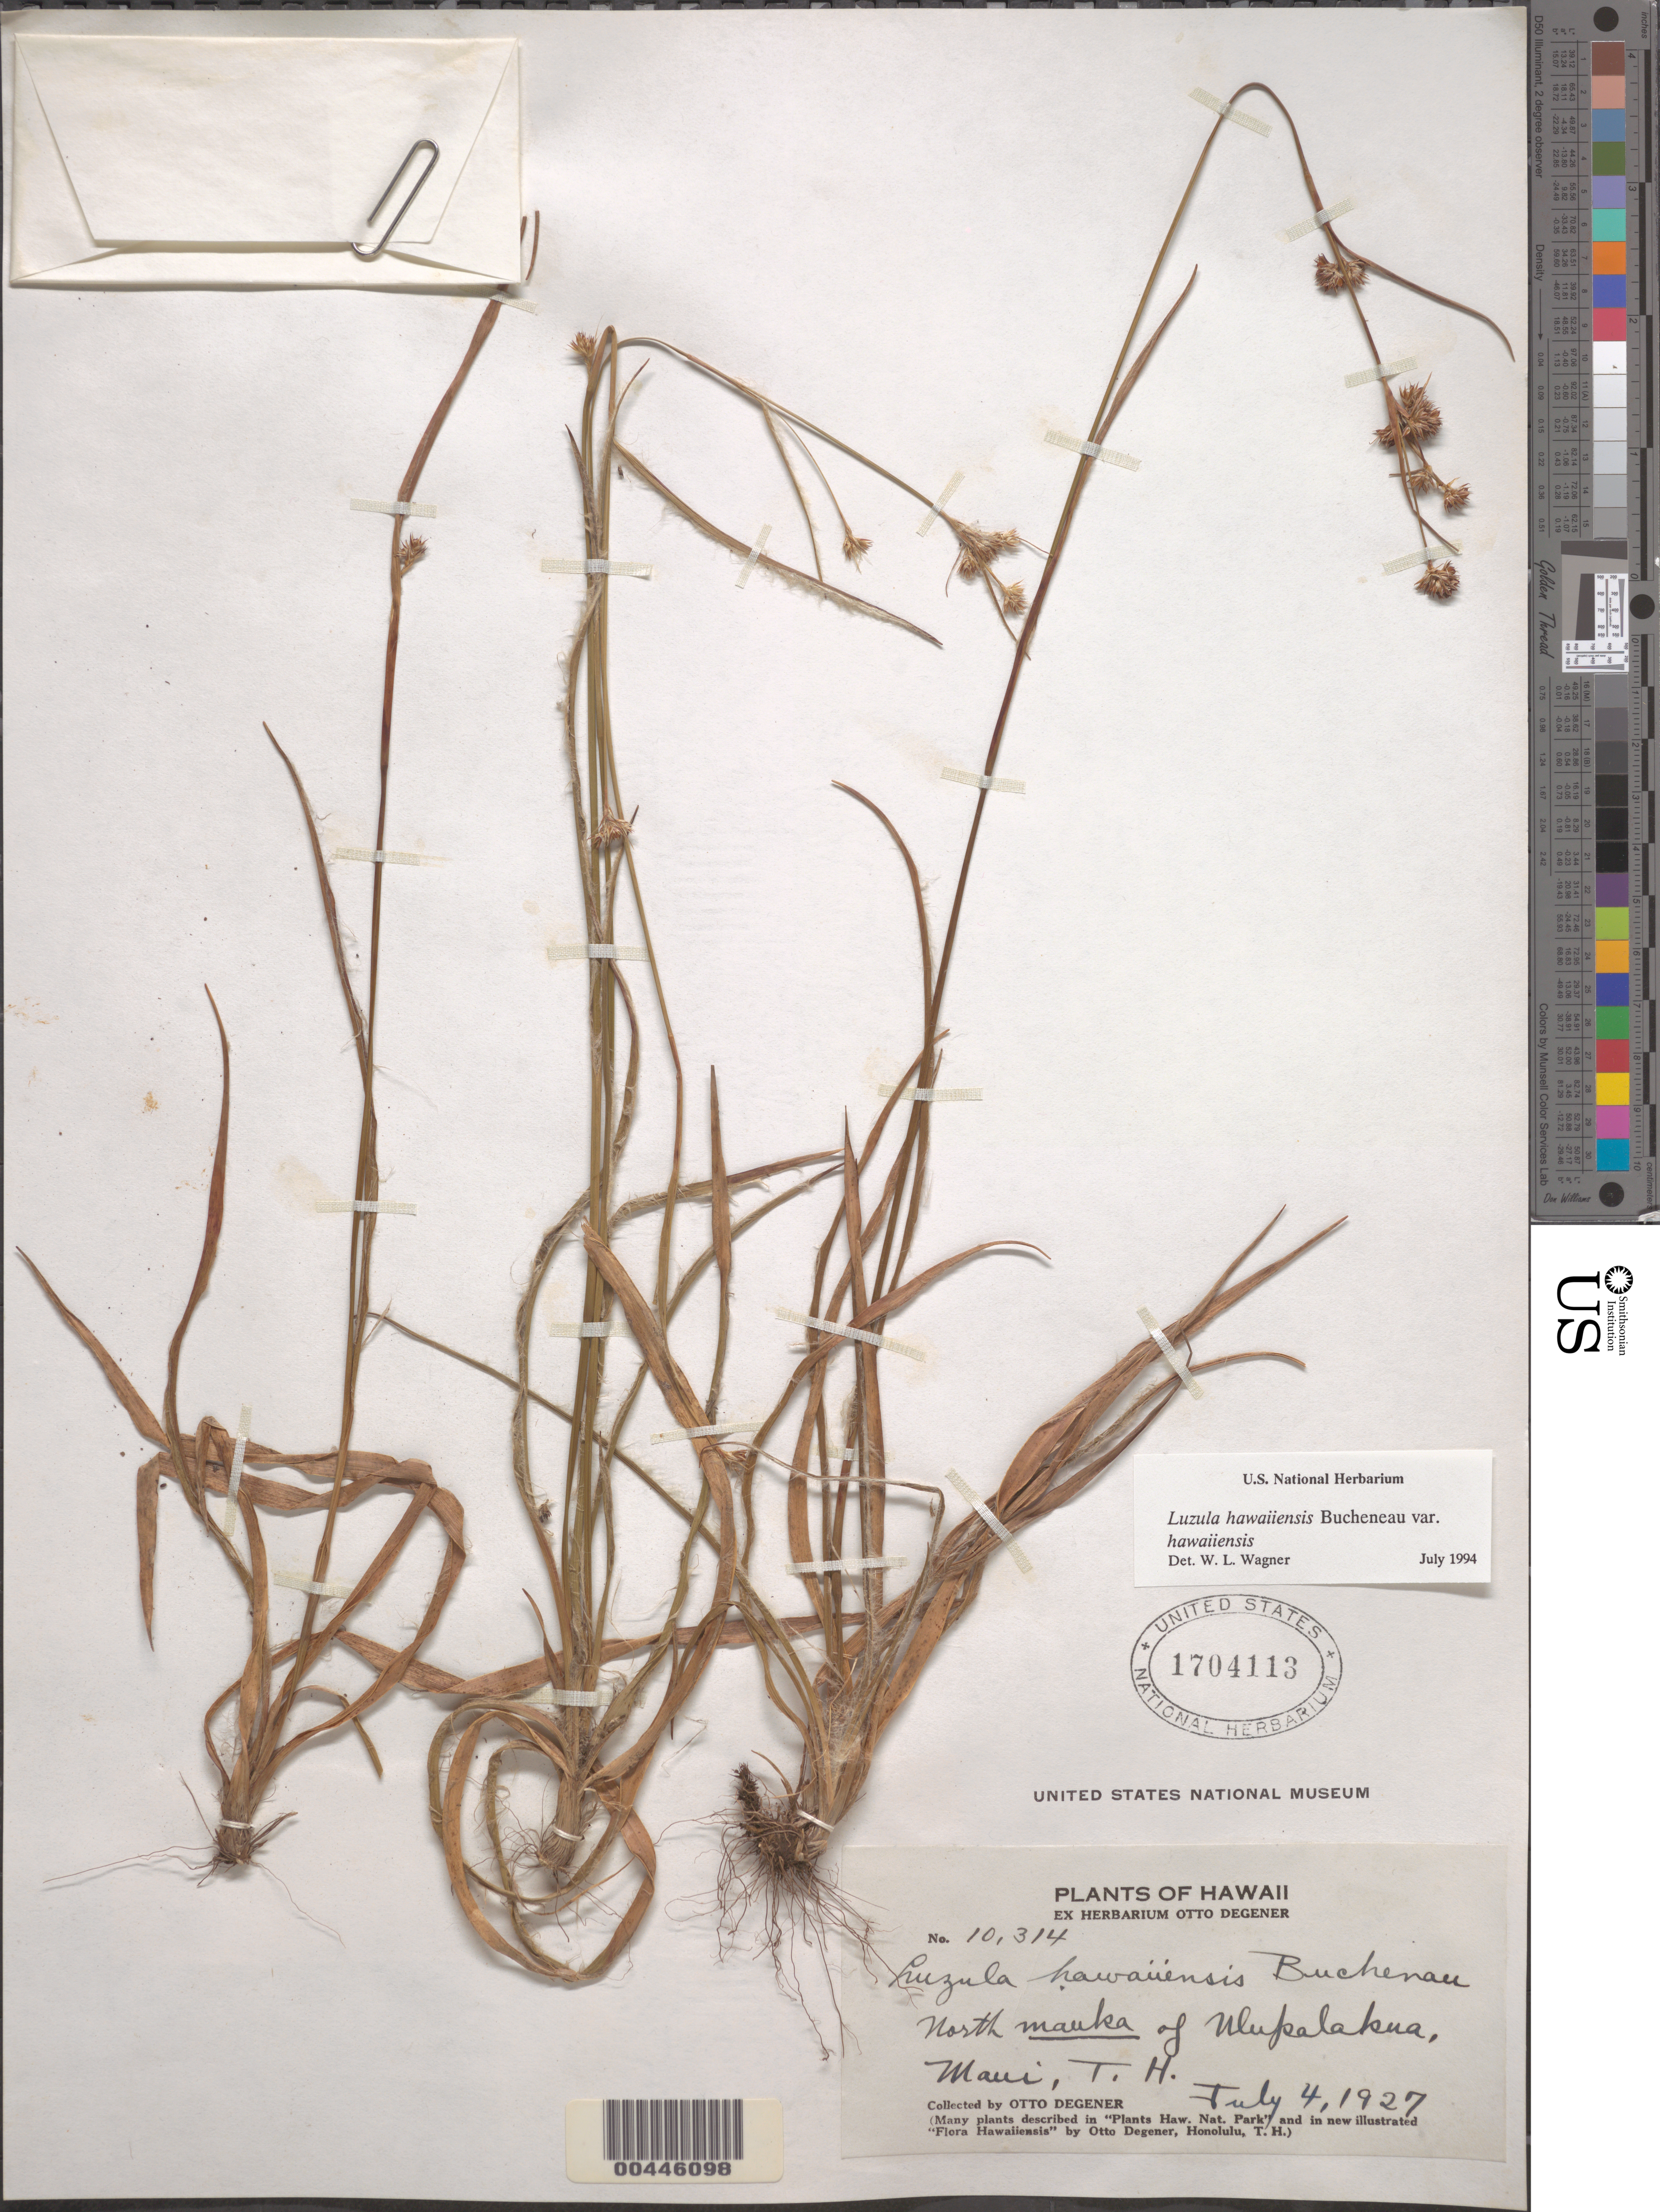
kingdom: Plantae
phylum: Tracheophyta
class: Liliopsida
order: Poales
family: Juncaceae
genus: Luzula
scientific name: Luzula hawaiiensis var. hawaiiensis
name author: Buchenau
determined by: Wagner, W. L., (BOT), Smithsonian Institution - National Museum of Natural History (UNITED STATES)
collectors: O. Degener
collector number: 10314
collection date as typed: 4 Jul 1927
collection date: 1927-07-04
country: United States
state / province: Hawaii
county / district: Maui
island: Maui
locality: N mauka of Ulupalakua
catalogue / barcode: US 1704113